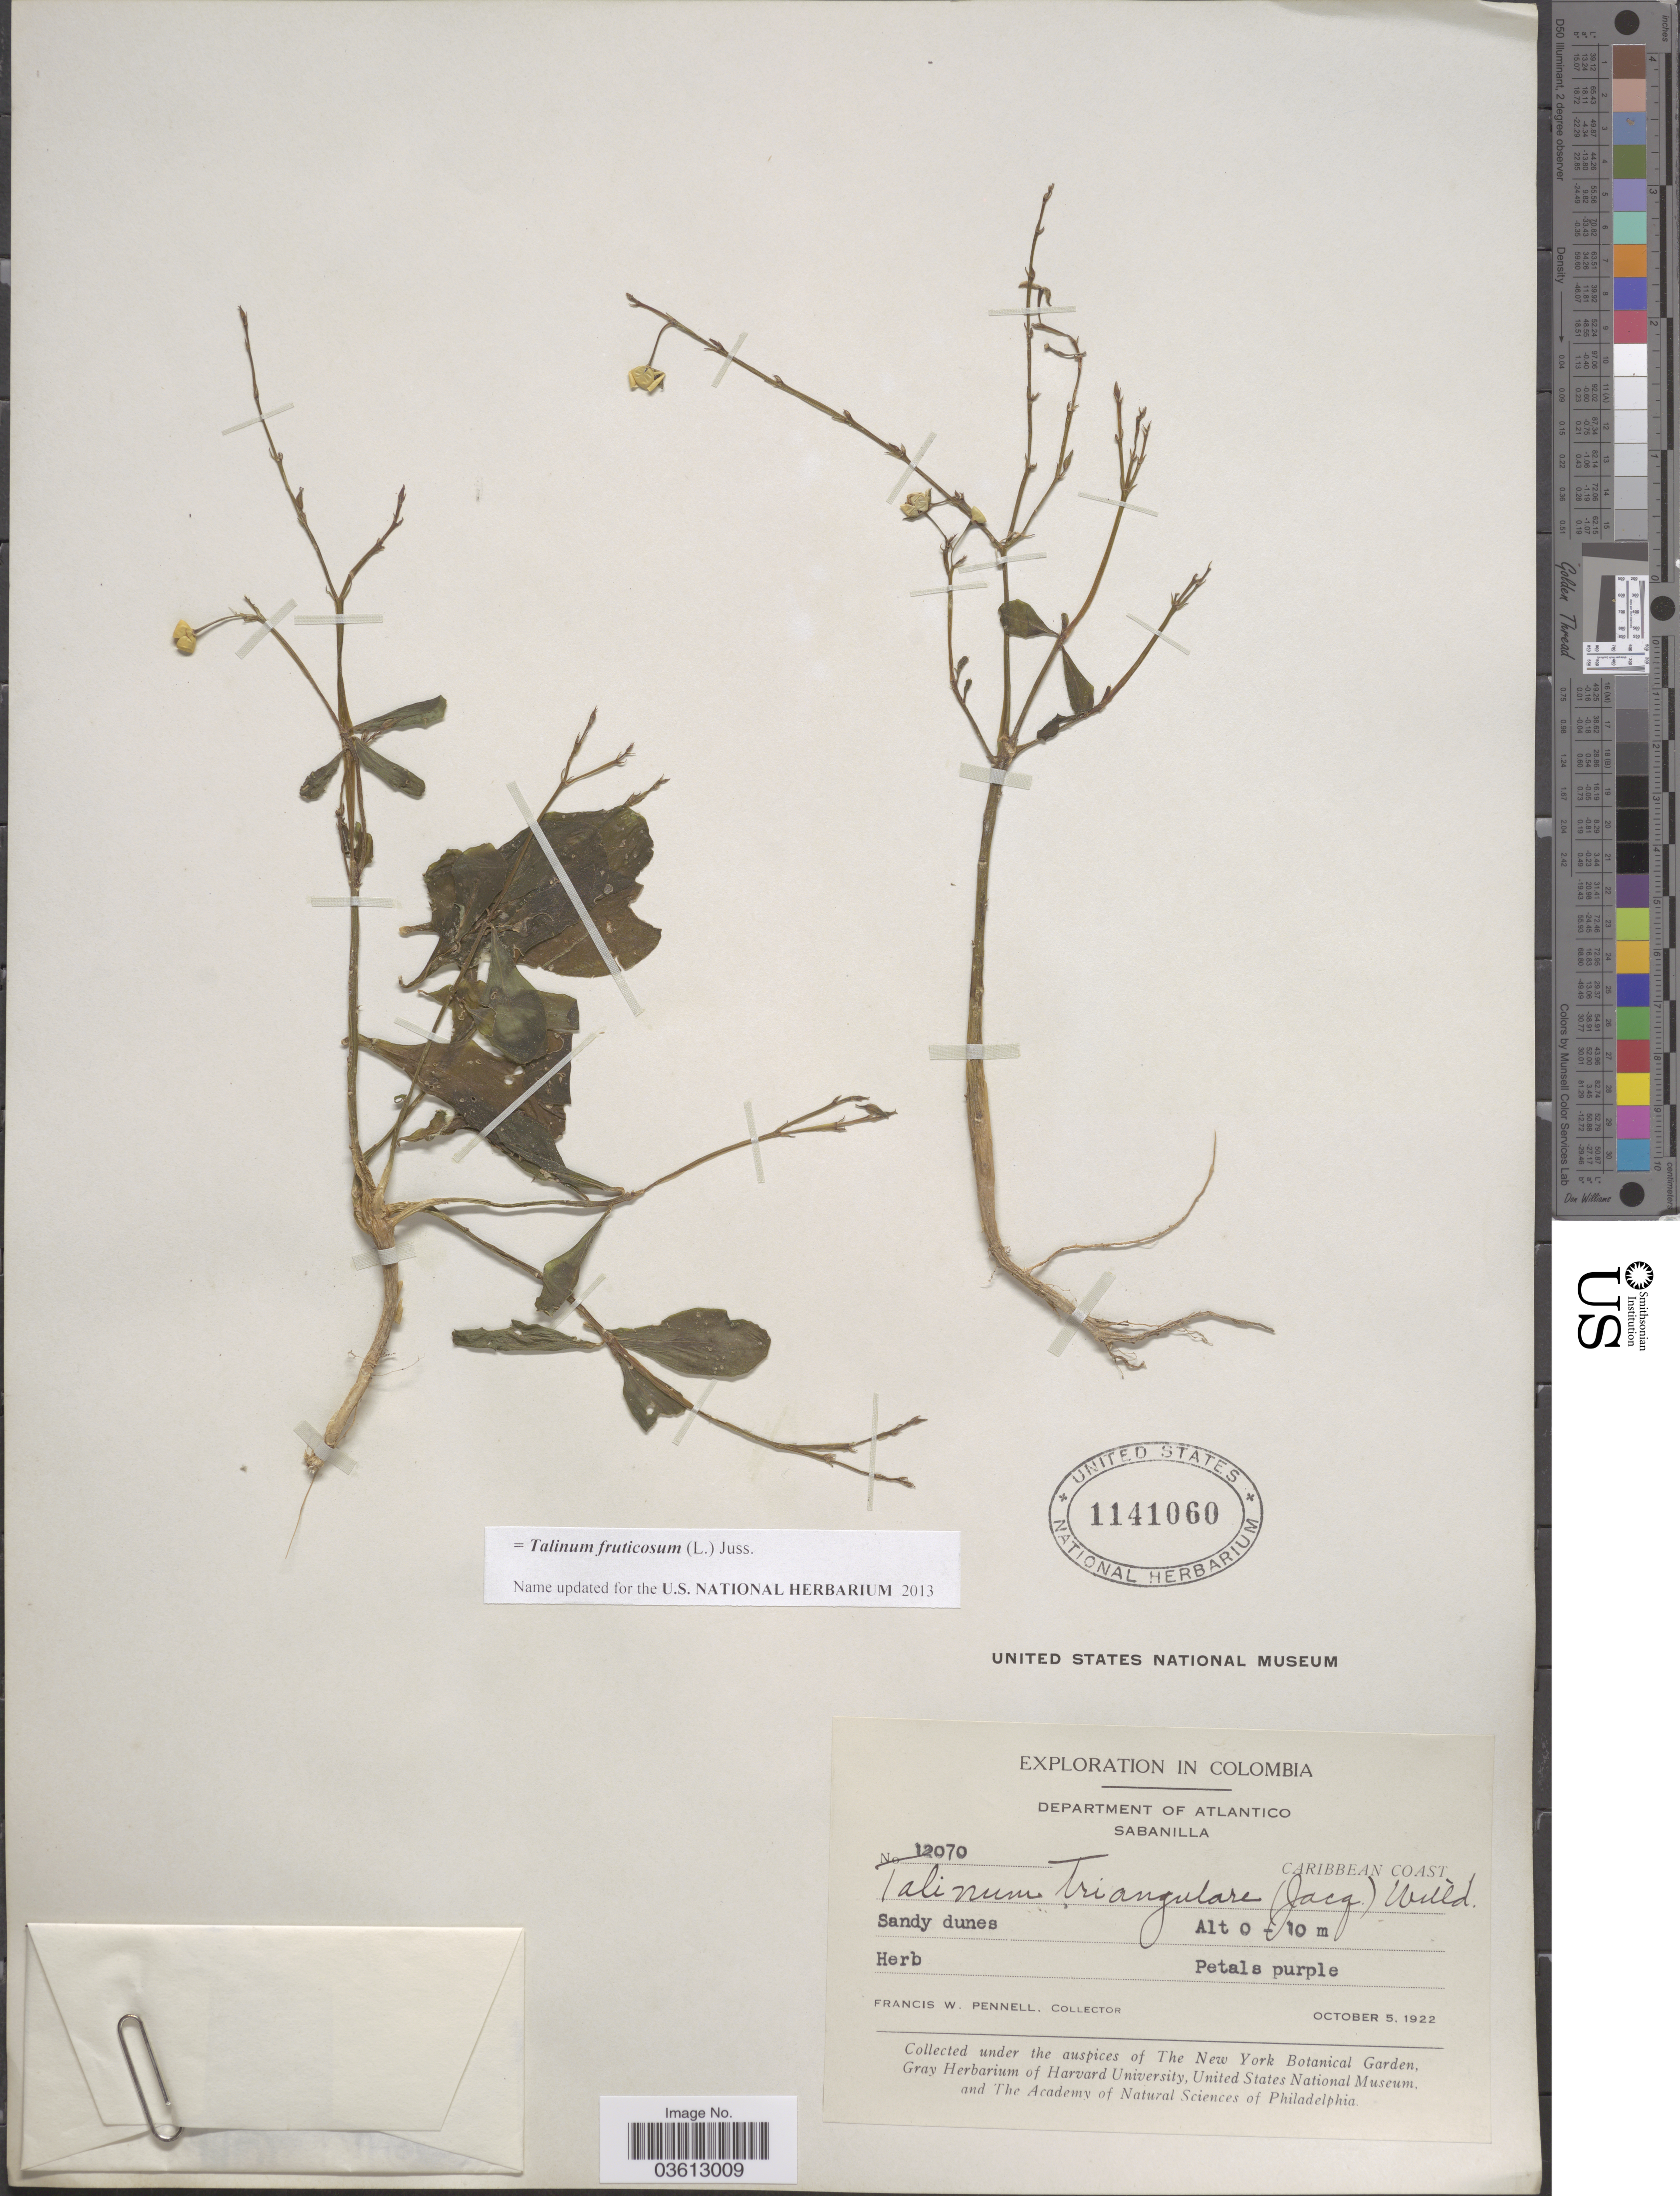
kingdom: Plantae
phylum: Tracheophyta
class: Magnoliopsida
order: Caryophyllales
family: Talinaceae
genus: Talinum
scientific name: Talinum fruticosum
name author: (L.) Juss.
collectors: F. W. Pennell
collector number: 12070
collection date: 1922-10-05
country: Colombia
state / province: Atlántico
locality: Department of Atlantico. Sabanilla. Caribbean Coast.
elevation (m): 0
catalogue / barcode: US 1141060